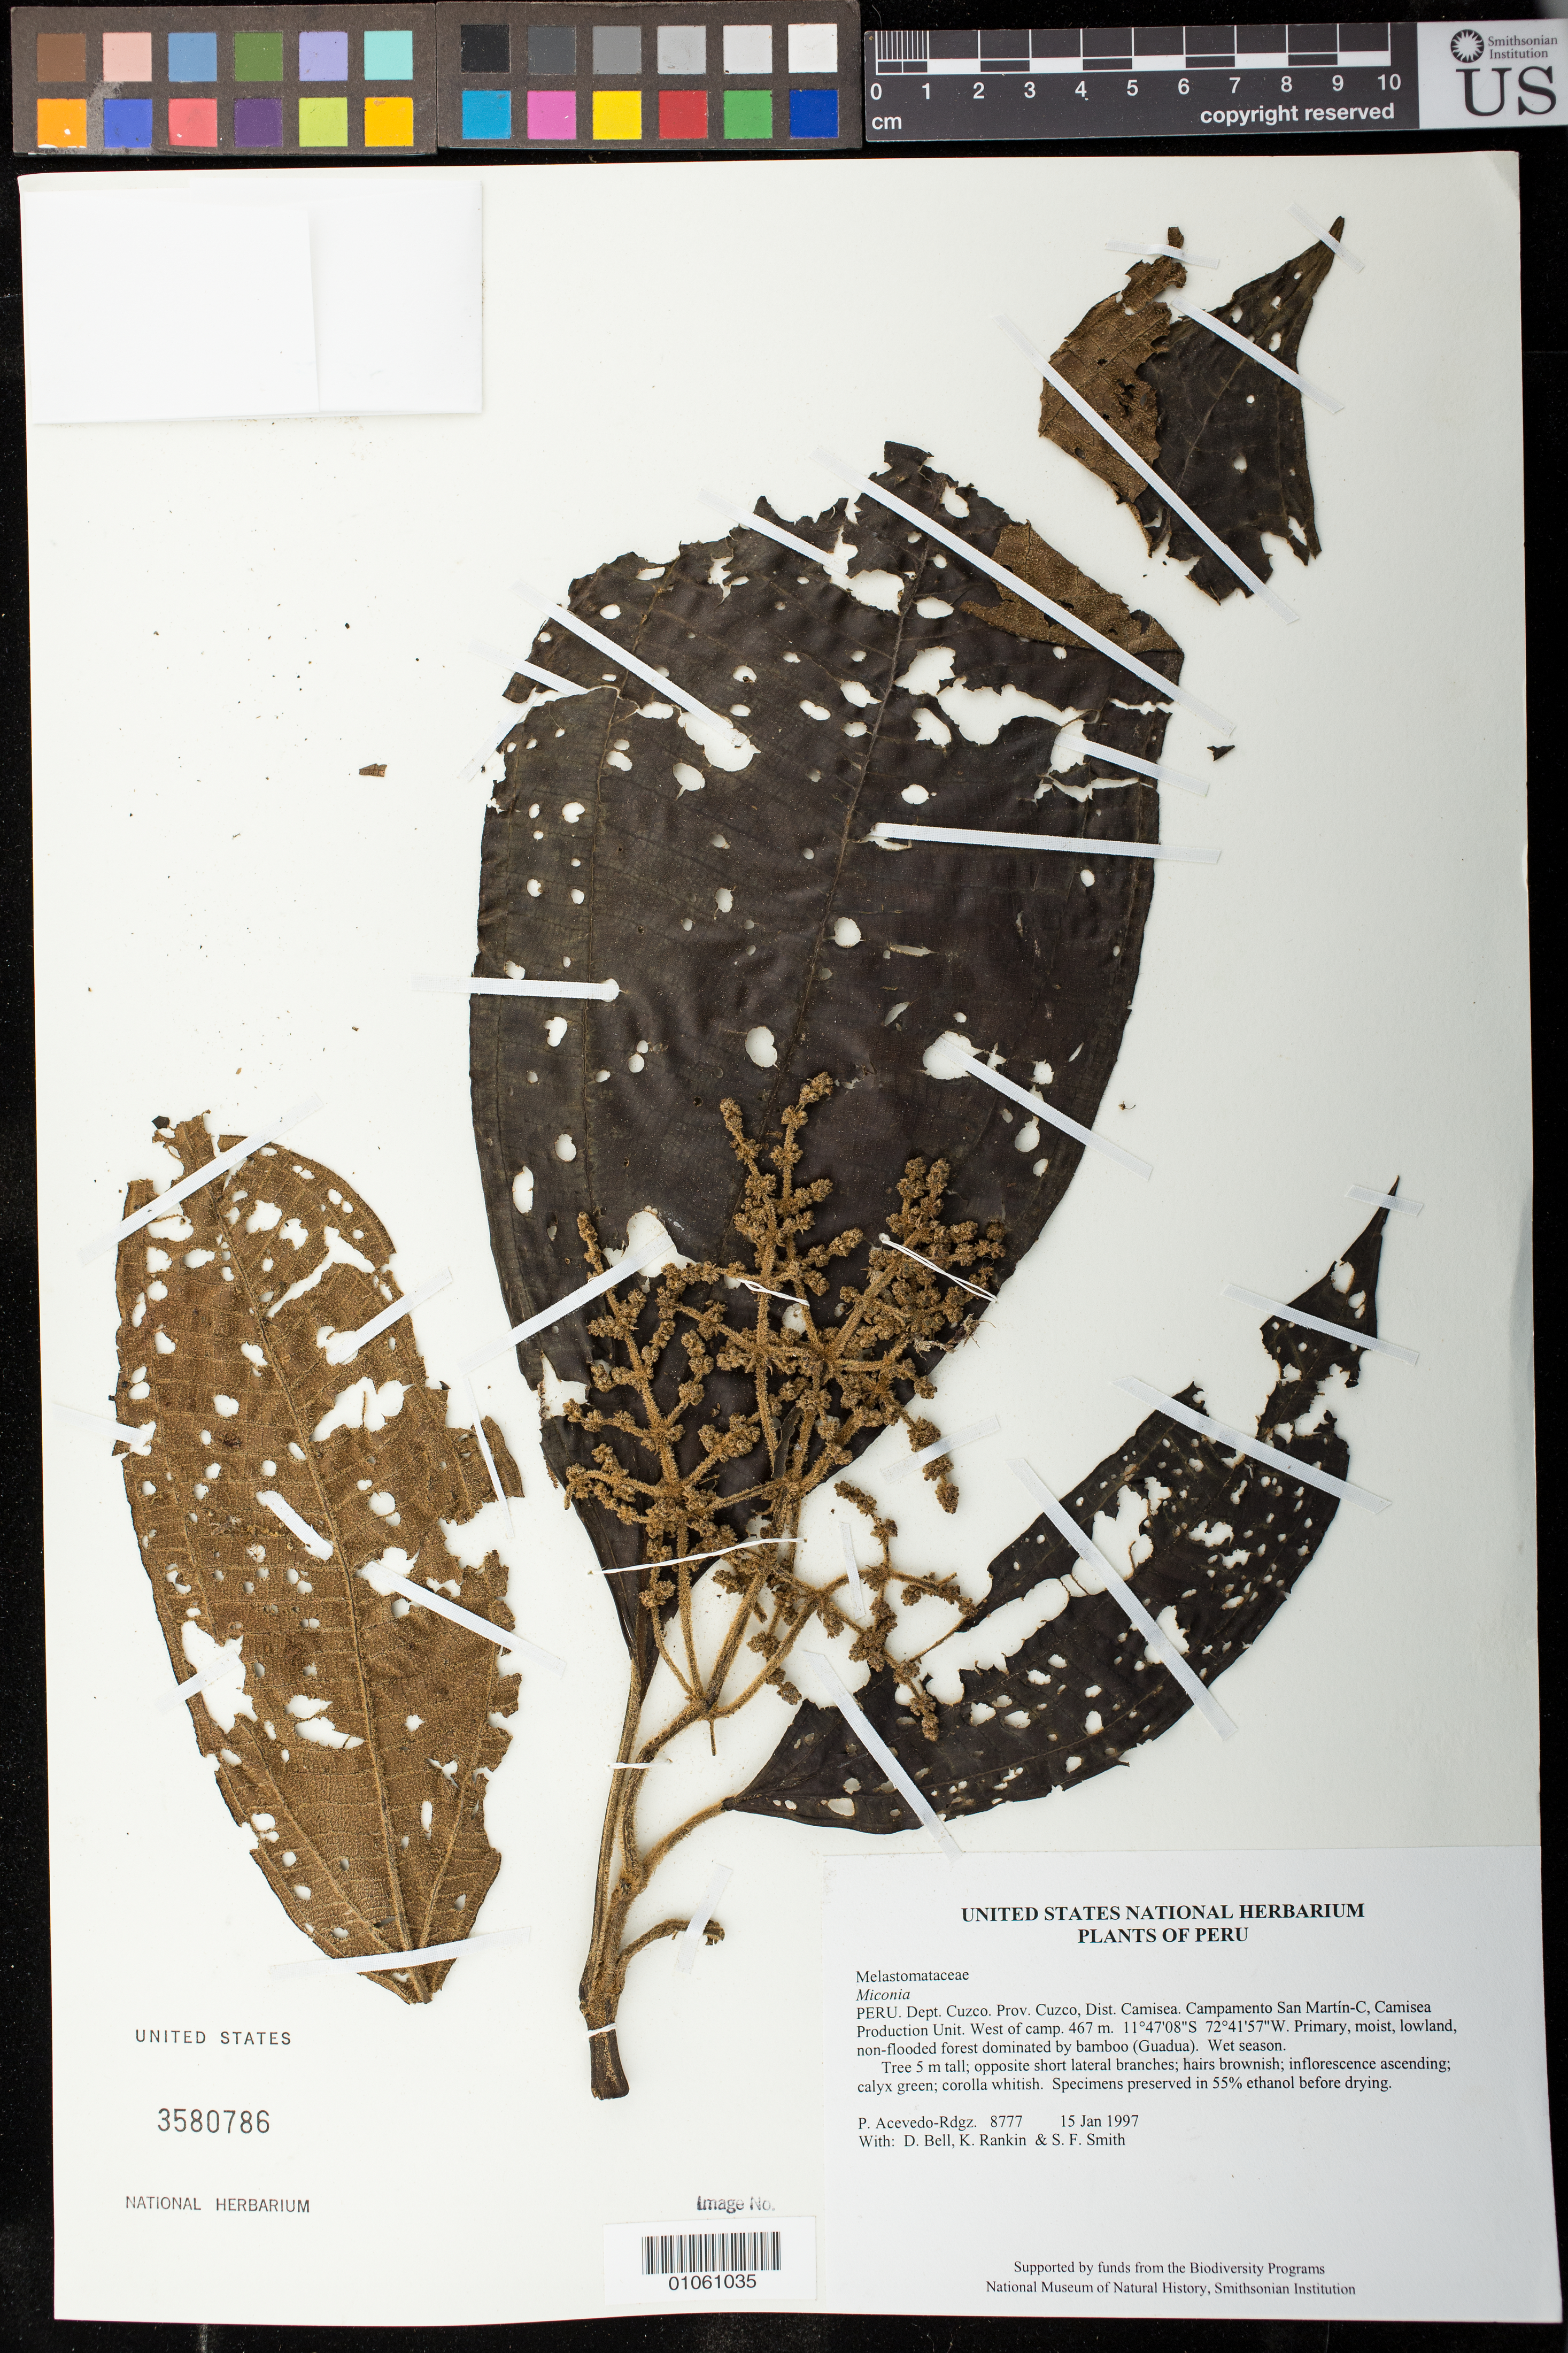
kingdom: Plantae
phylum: Tracheophyta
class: Magnoliopsida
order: Myrtales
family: Melastomataceae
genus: Miconia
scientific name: Miconia sp.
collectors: P. Acevedo-Rodr., D. A. Bell, K. B. Rankin & S.F. Smith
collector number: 8777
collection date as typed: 15 Jan 1997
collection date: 1997-01-15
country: Peru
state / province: Cusco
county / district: Cusco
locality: Distrito Camisea, Campamento San Martín-C, Camisea Production Unit. W of camp.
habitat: Primary, moist, lowland, non-flooded forest dominated by bamboo (Guadua). Wet season.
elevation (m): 467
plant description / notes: MO, NY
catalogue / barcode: US 3580786